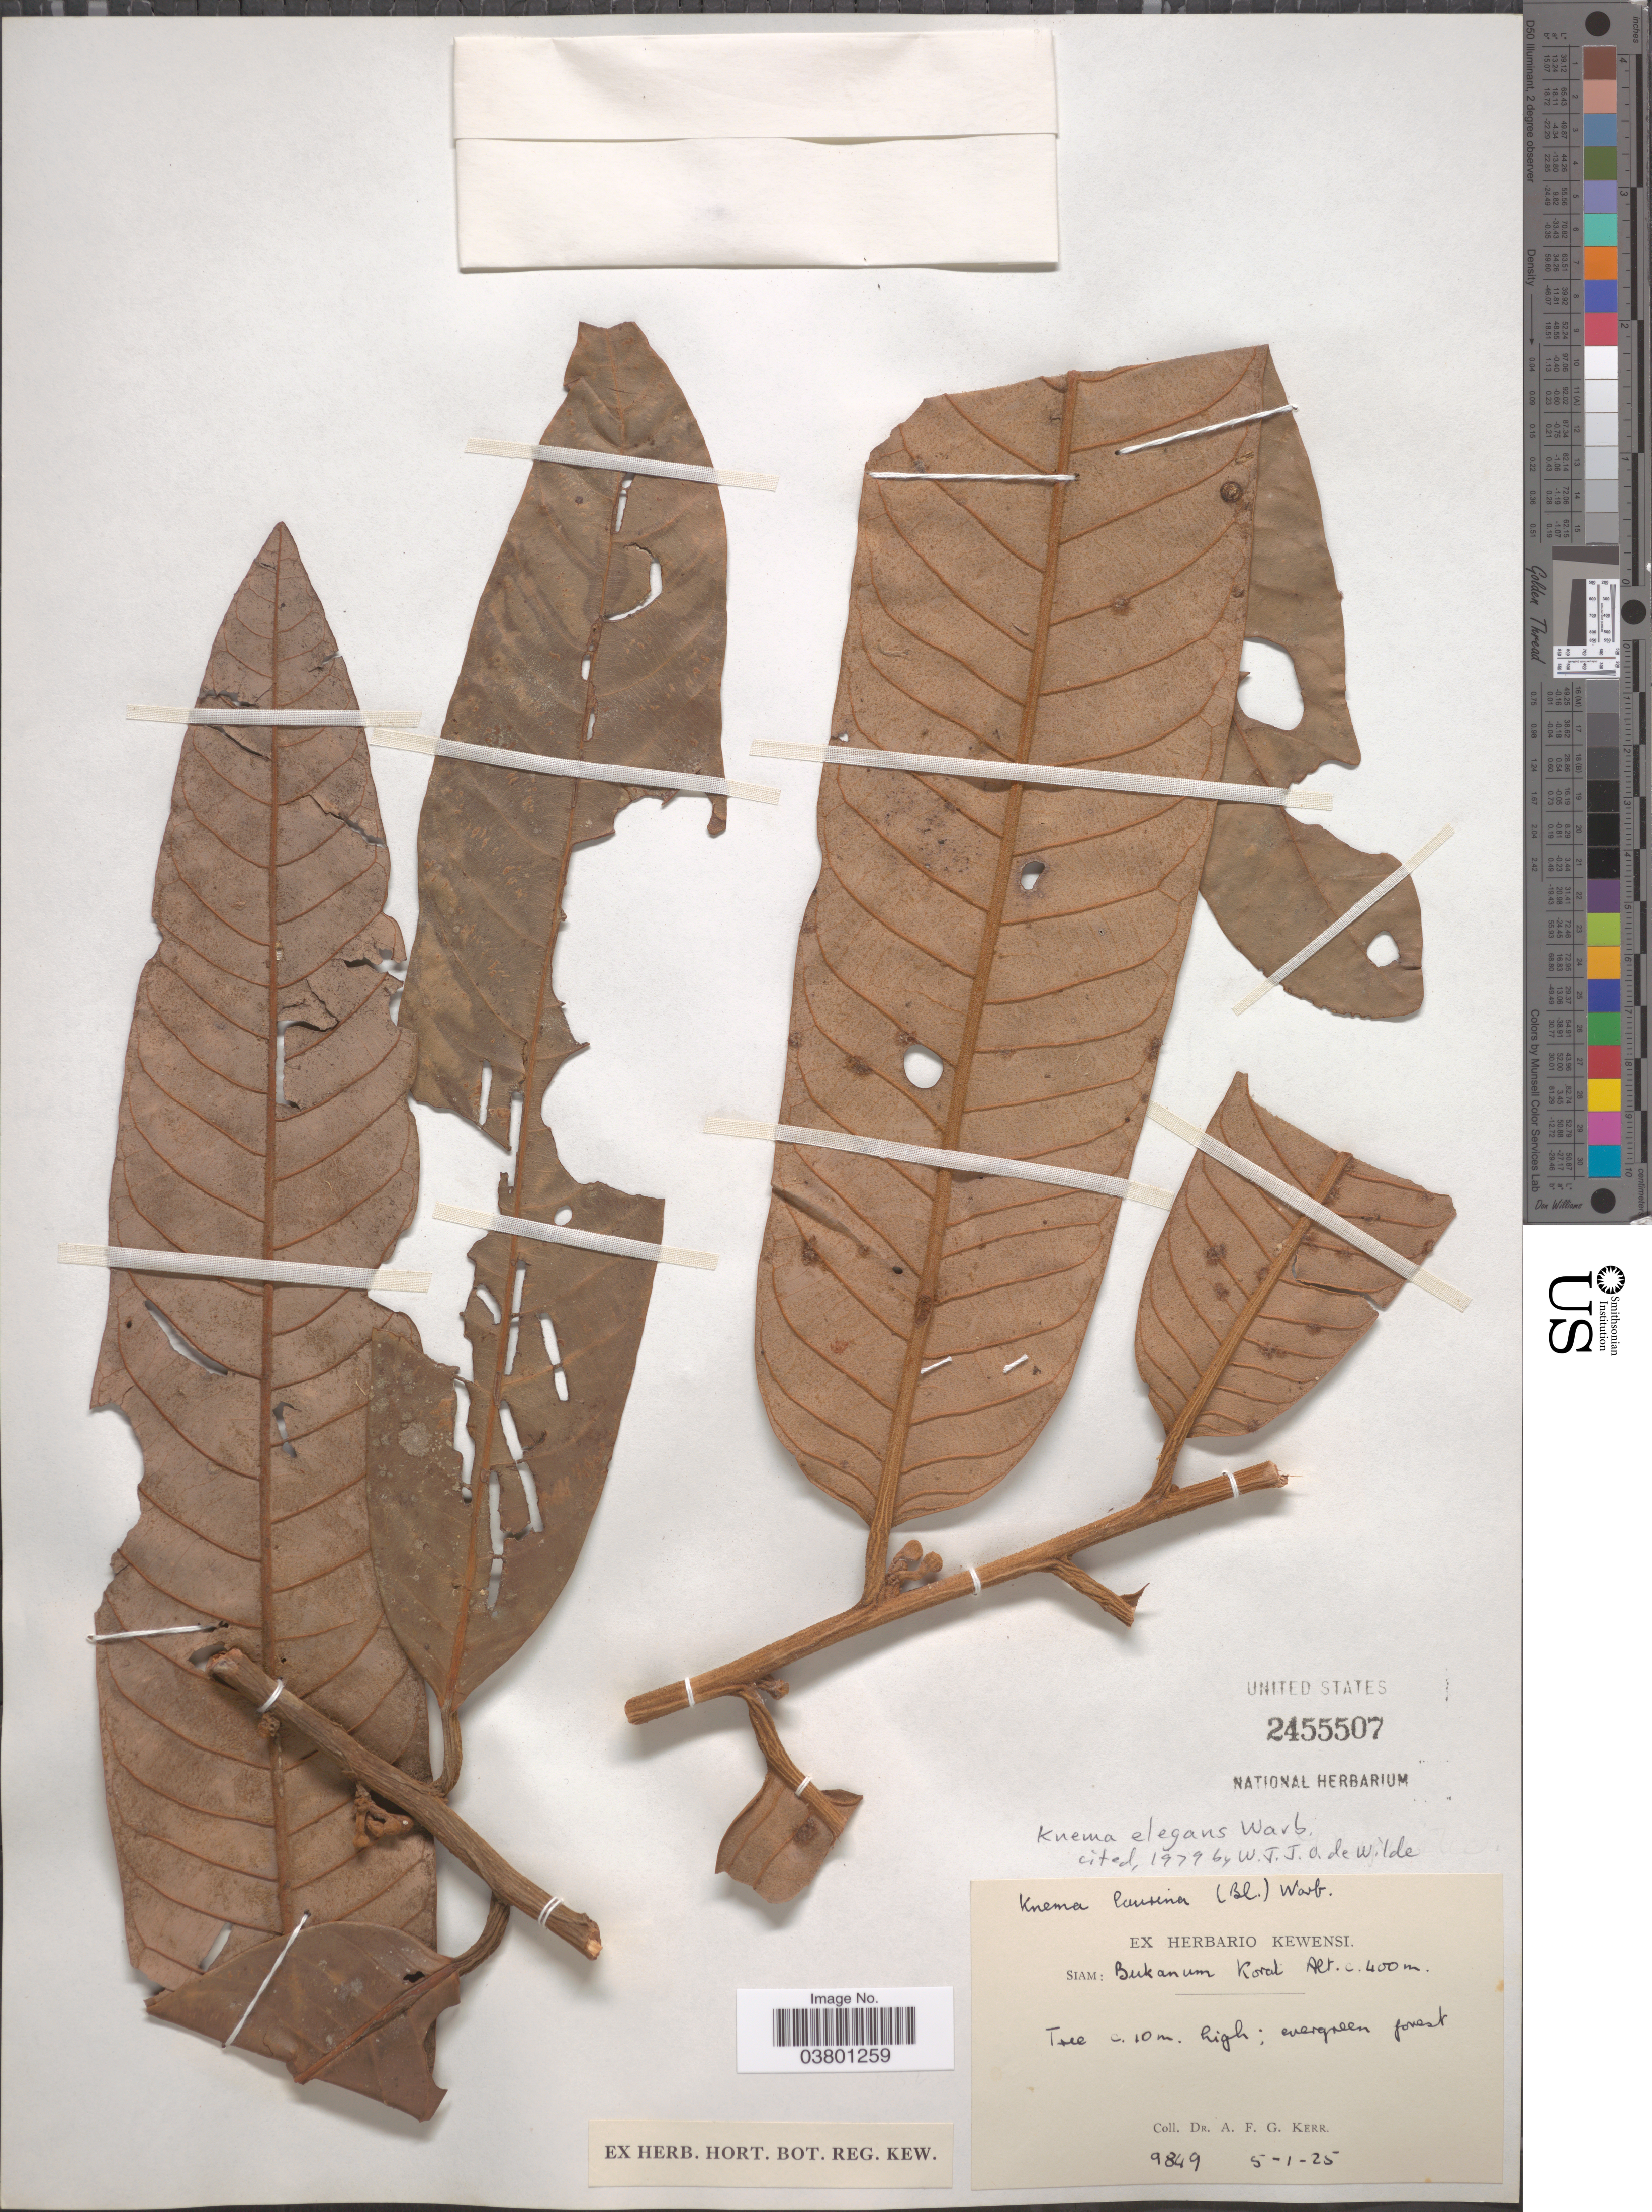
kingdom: Plantae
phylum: Tracheophyta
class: Magnoliopsida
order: Magnoliales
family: Myristicaceae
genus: Knema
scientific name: Knema elegans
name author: Warb.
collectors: A. F. G. Kerr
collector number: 9849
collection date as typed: Transcribed d/m/y: 5/1/25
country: Thailand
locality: Siam: Bukanum Korat.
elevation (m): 400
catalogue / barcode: US 2455507